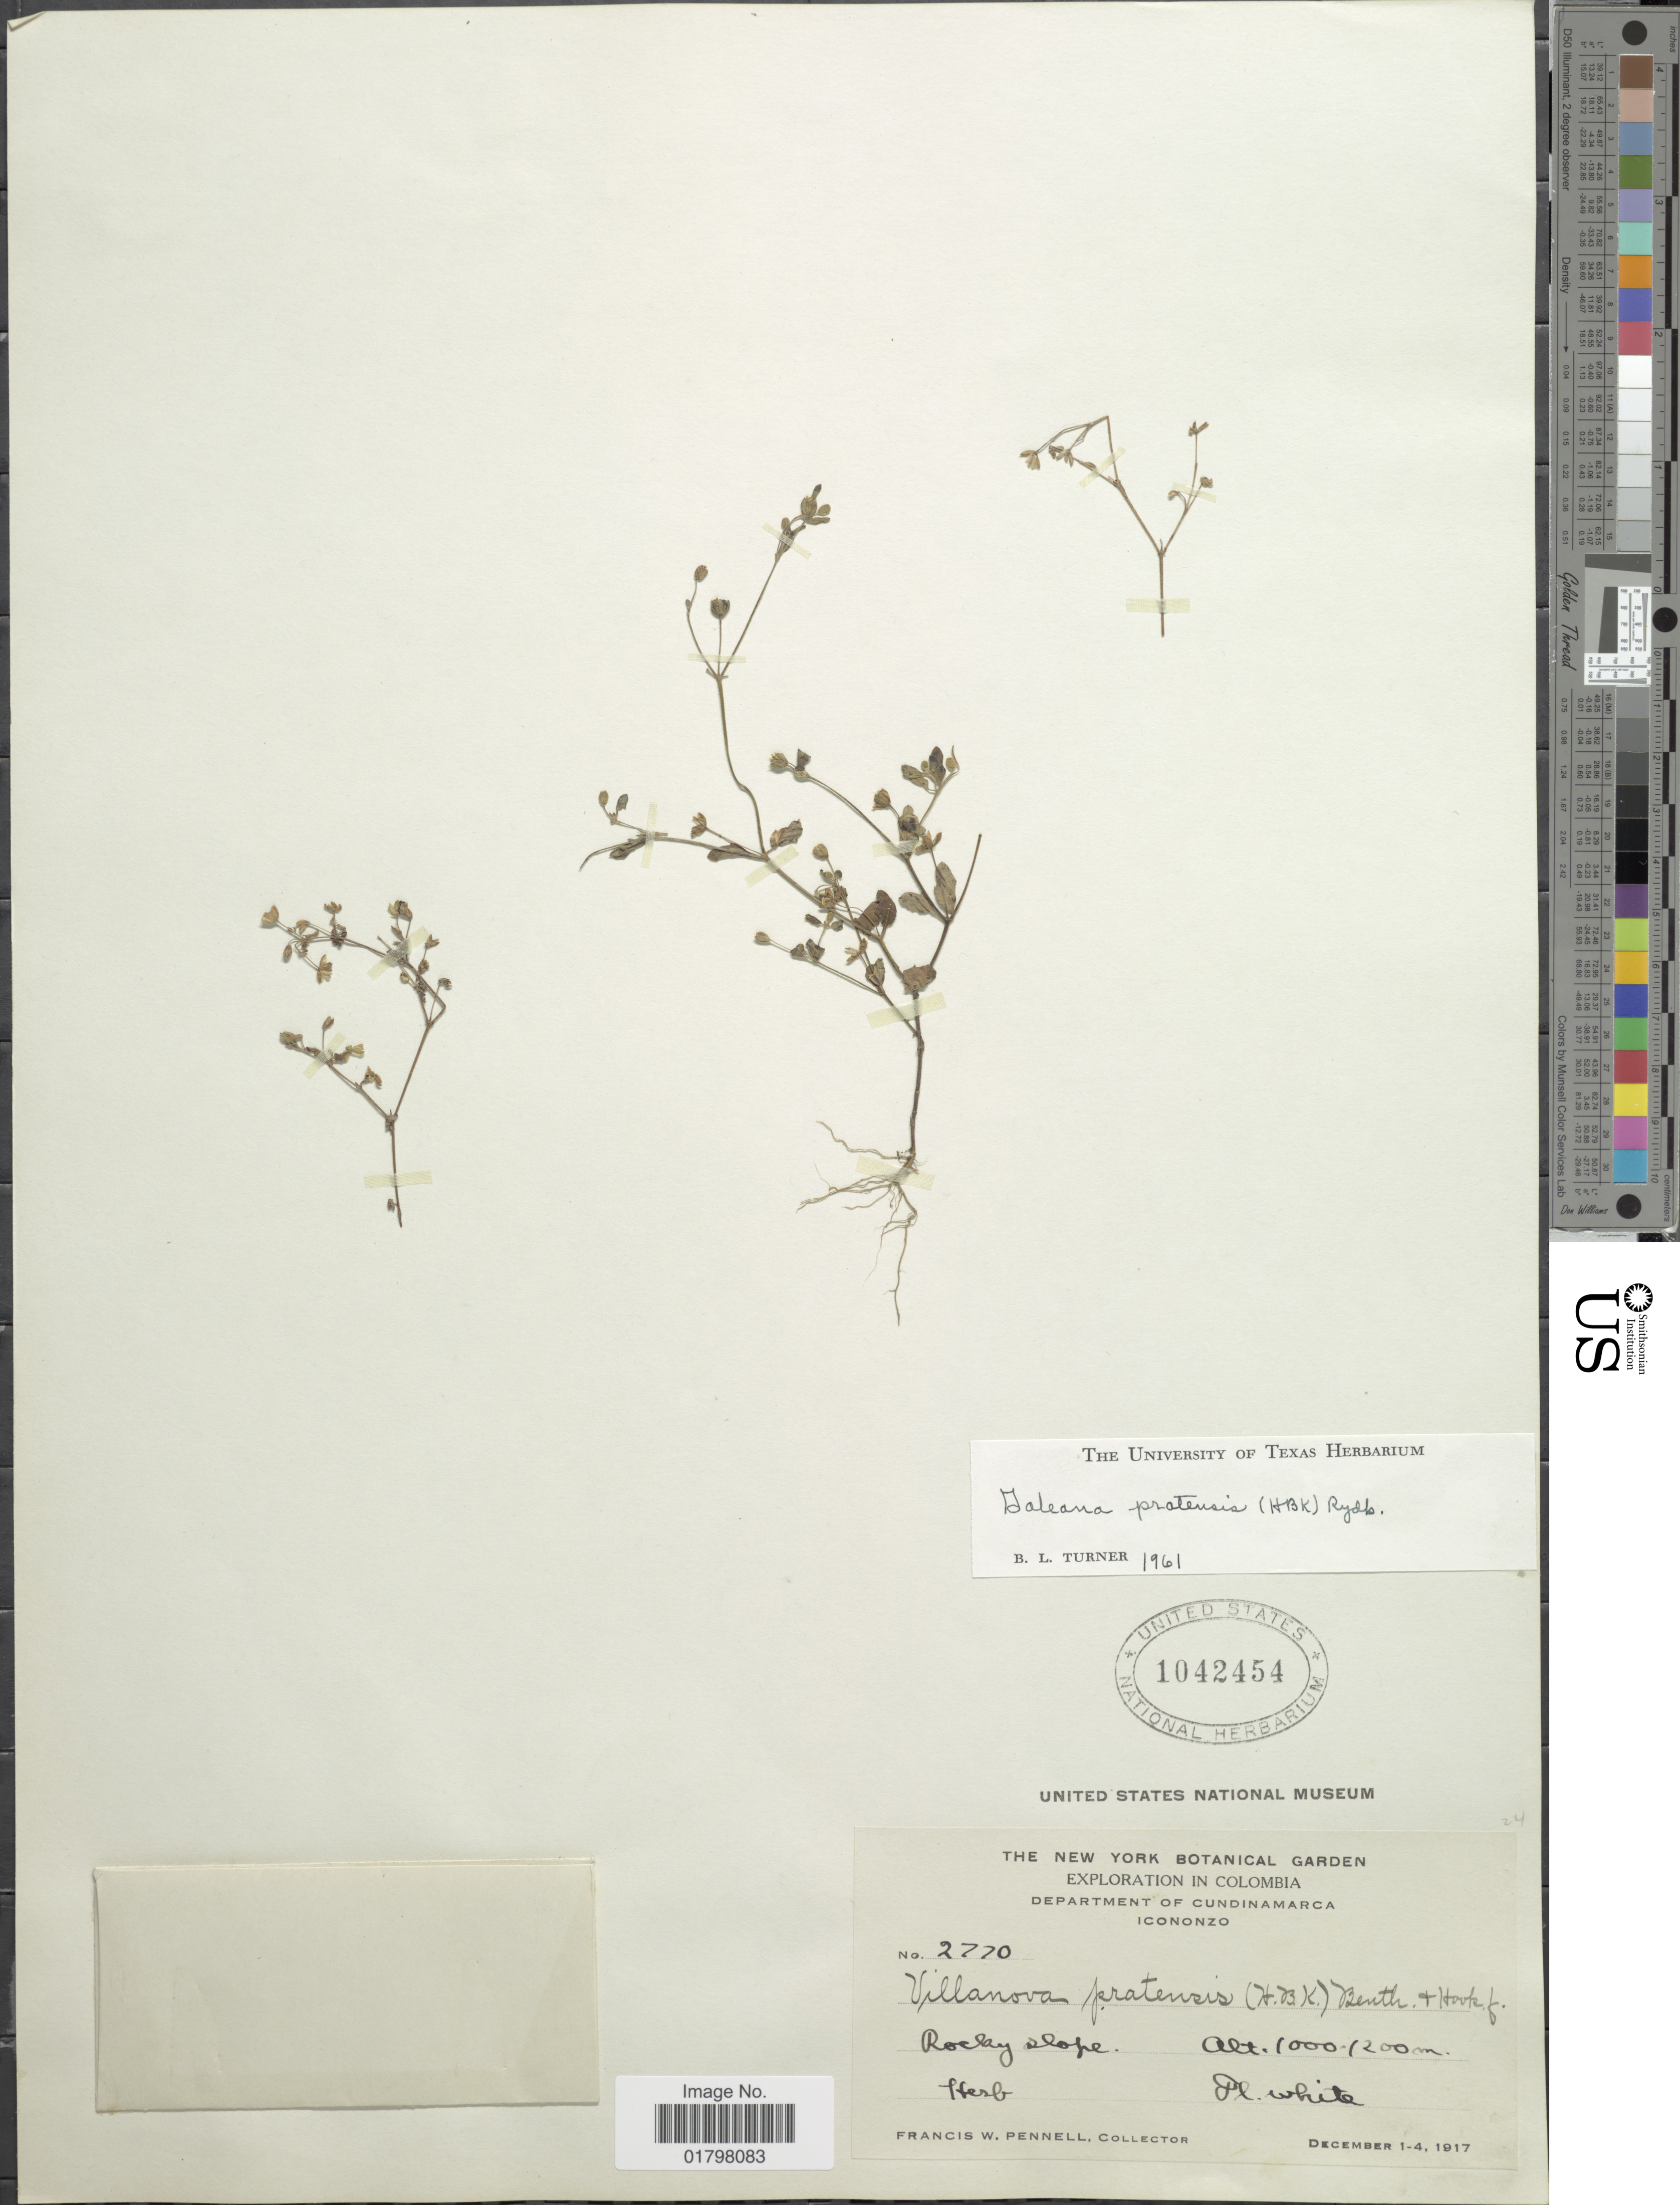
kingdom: Plantae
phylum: Tracheophyta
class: Magnoliopsida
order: Asterales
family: Asteraceae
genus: Galeana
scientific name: Galeana pratensis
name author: (Kunth) Rydb.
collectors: F. W. Pennell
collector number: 2770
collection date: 1917-12-01/1917-12-04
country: Colombia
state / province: Cundinamarca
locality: Department of Cundinamarca. Icononzo. Rocky slope.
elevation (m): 1000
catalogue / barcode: US 1042454